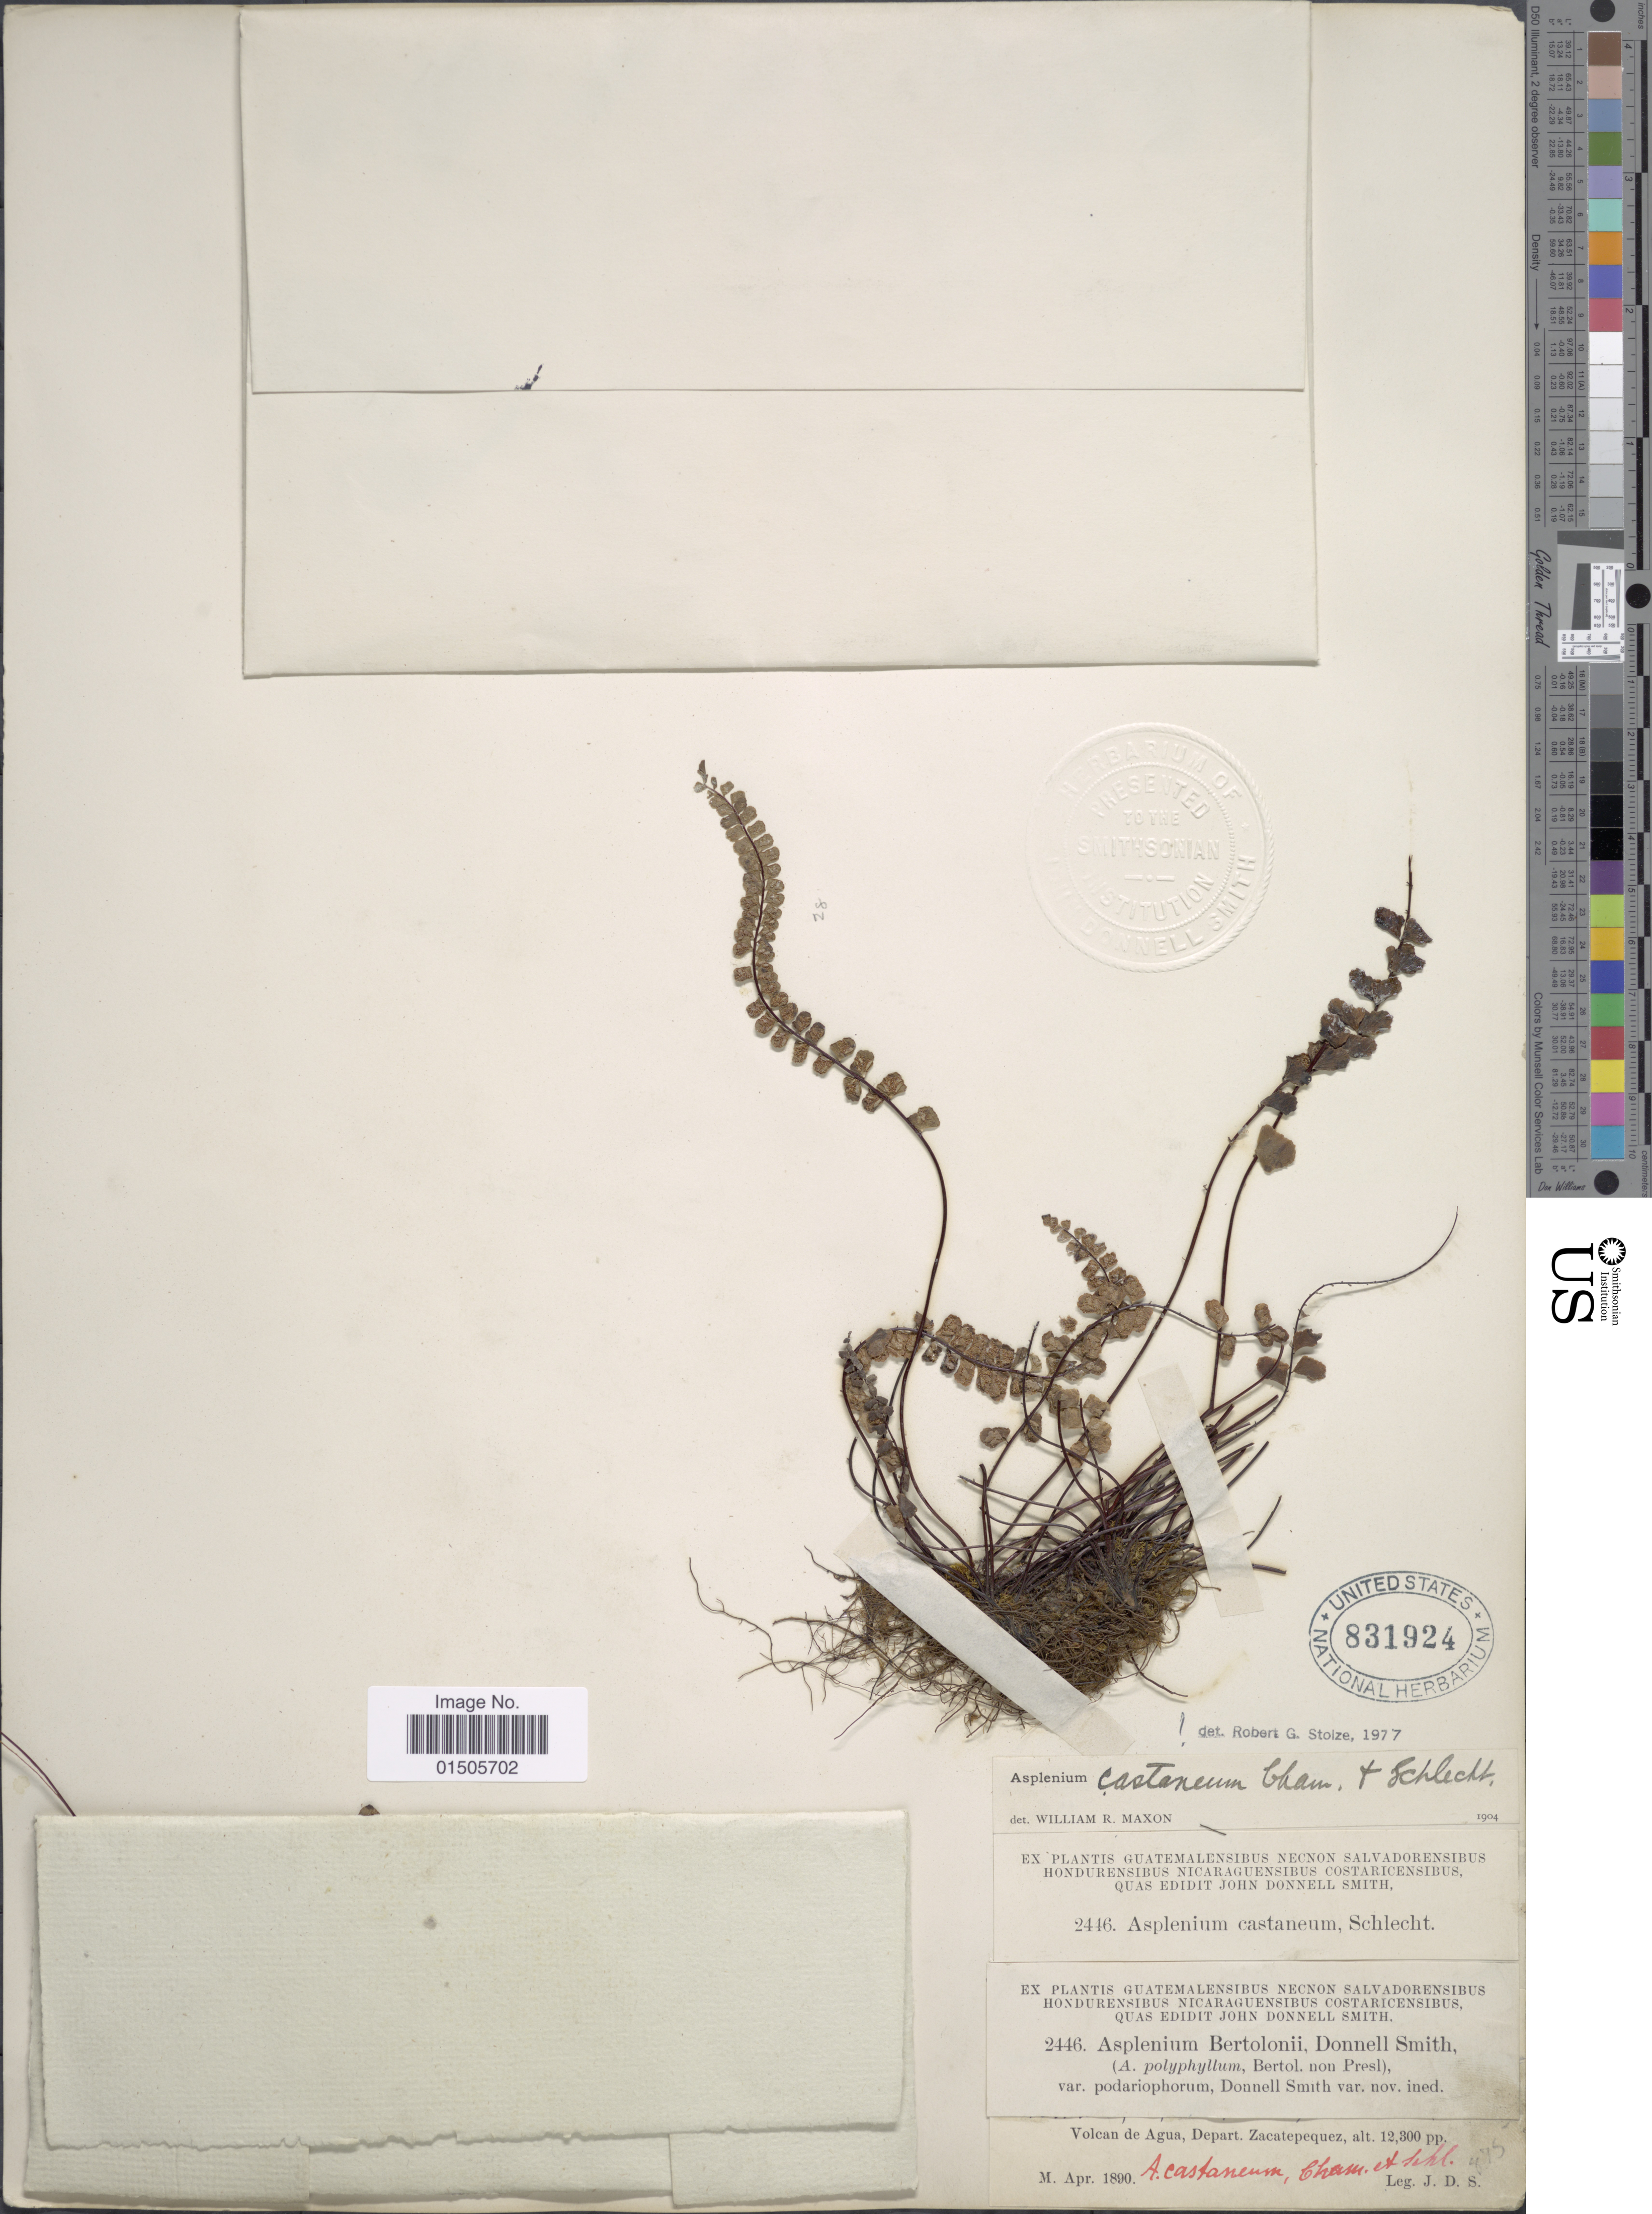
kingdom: Plantae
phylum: Tracheophyta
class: Polypodiopsida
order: Polypodiales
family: Aspleniaceae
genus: Asplenium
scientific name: Asplenium castaneum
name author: Schltdl. & Cham.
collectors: J. Donnell Smith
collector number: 2446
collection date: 1890-04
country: Guatemala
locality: Volcan de Agua, Depart. Zacatepequez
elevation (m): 3749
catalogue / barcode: US 831924